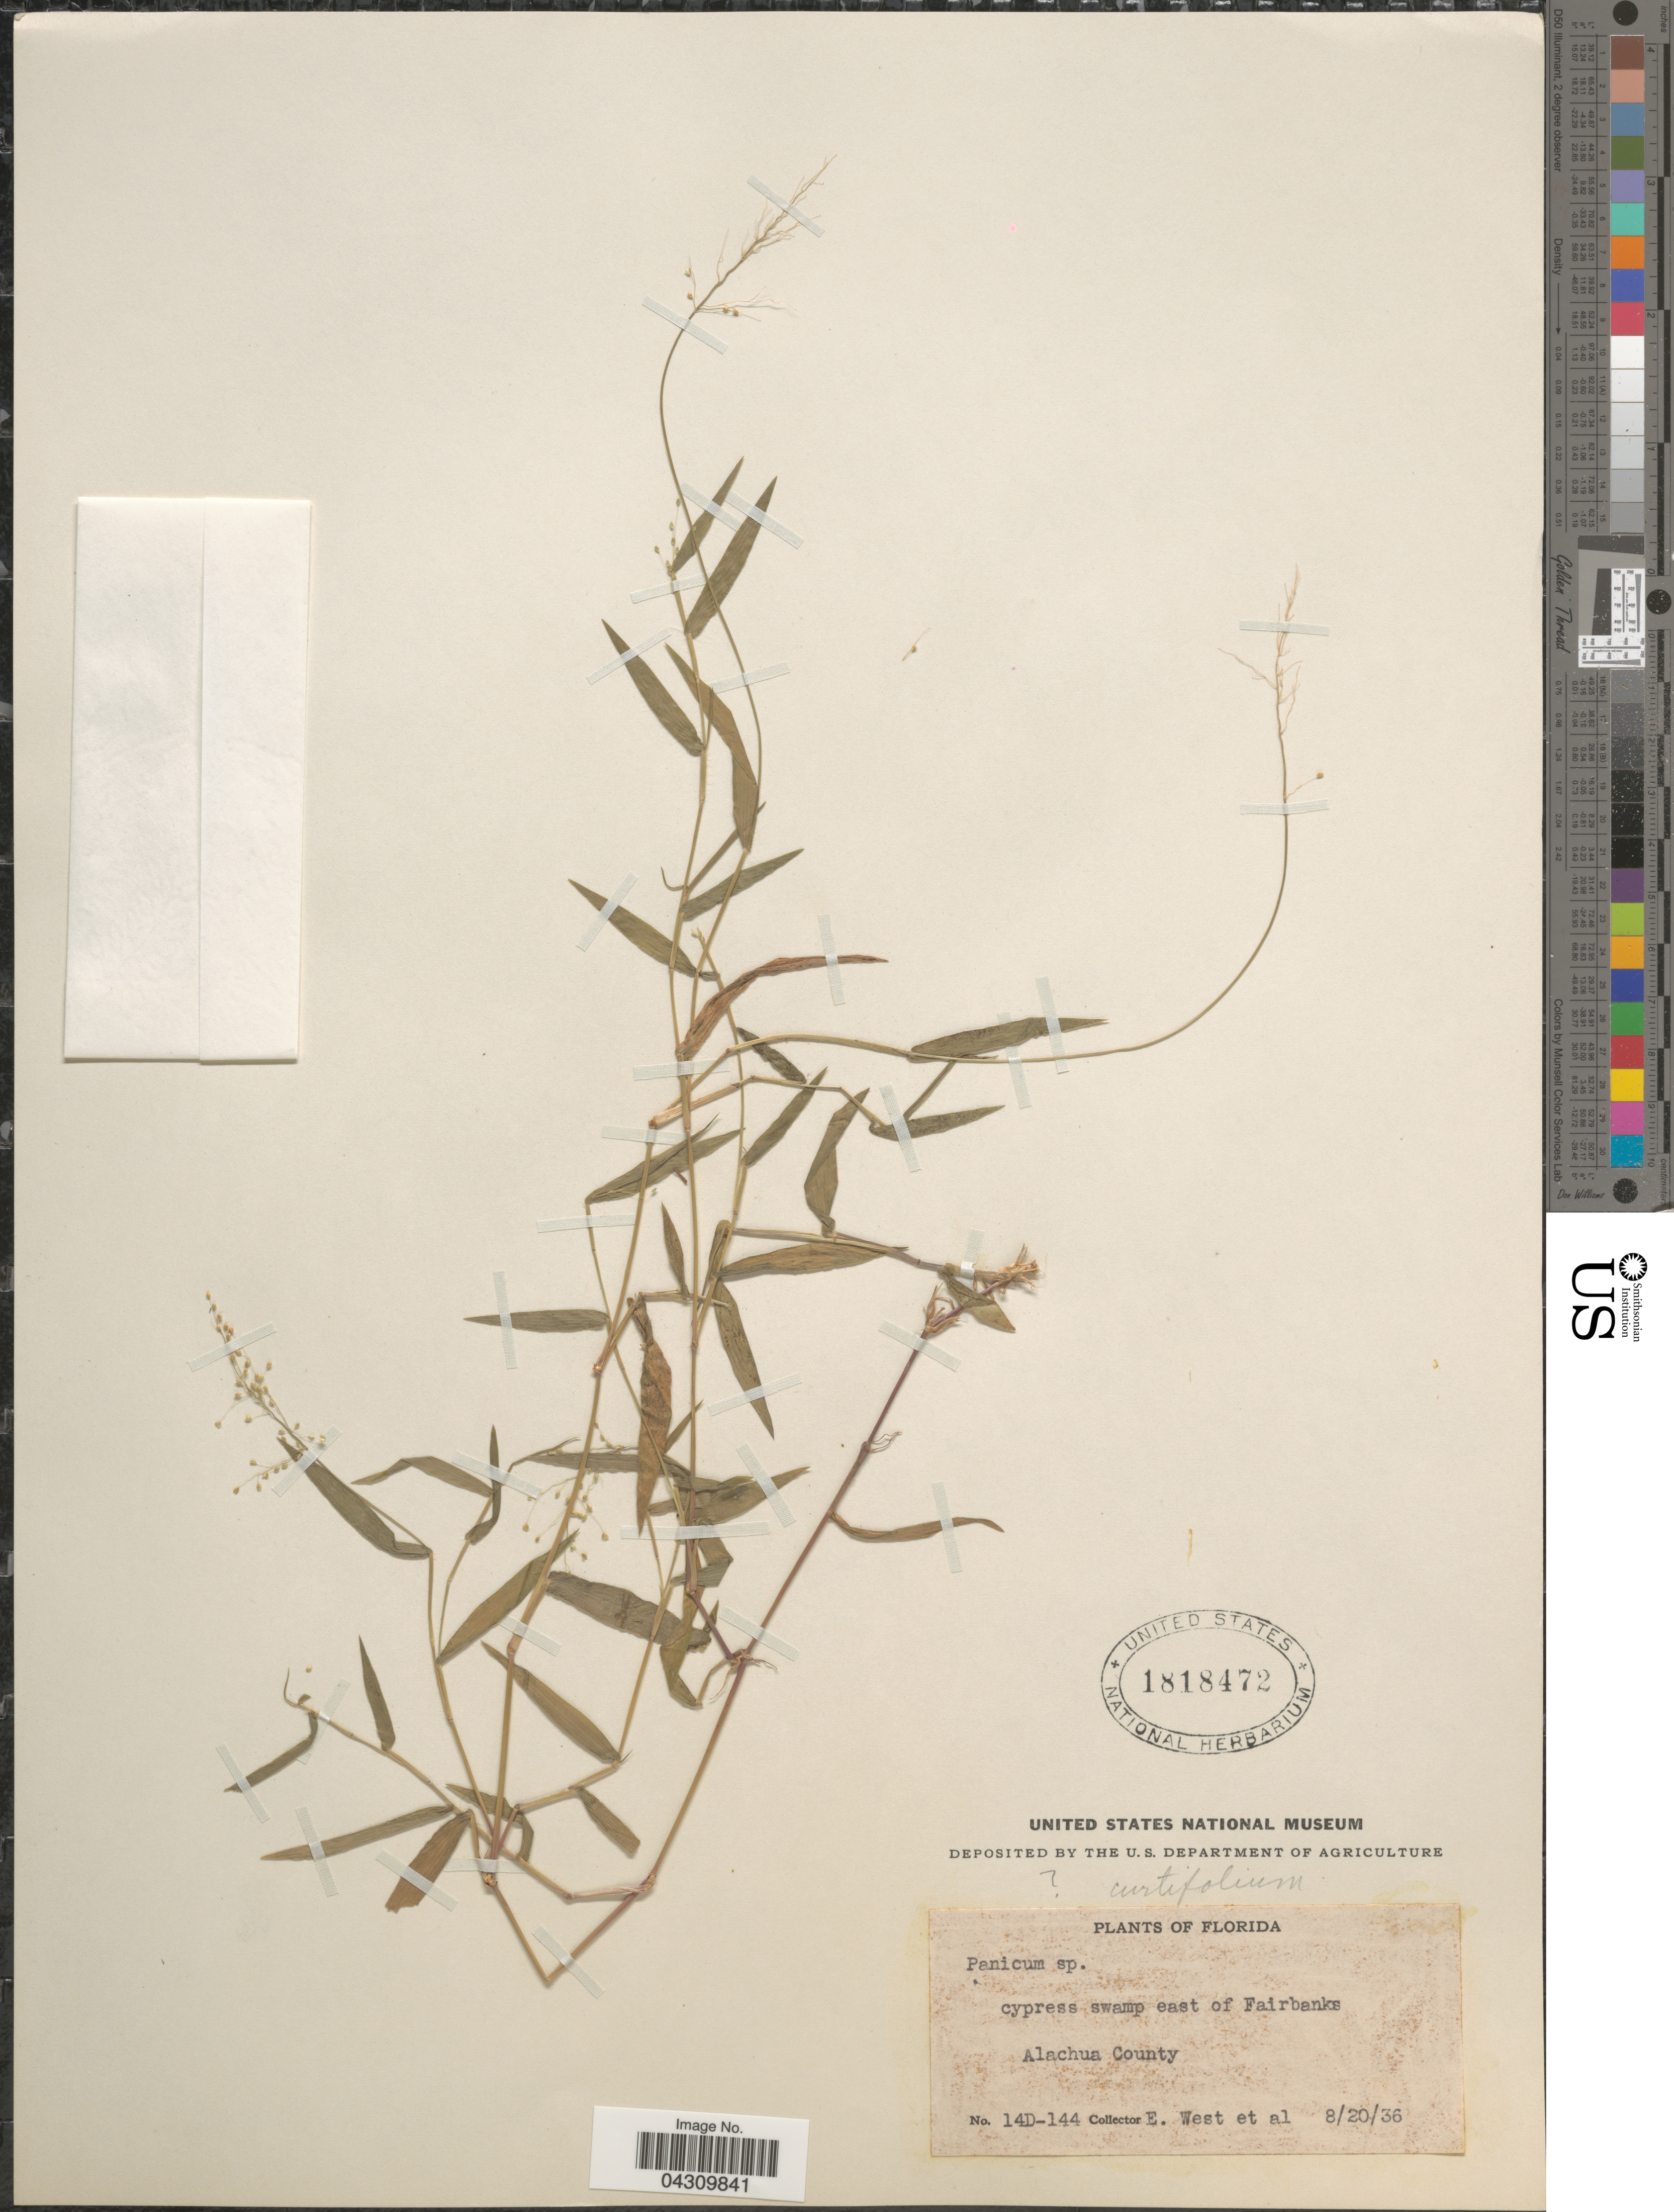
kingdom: Plantae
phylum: Tracheophyta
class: Liliopsida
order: Poales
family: Poaceae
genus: Dichanthelium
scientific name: Dichanthelium acuminatum var. acuminatum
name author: (Sw.) Gould & C.A. Clark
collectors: E. West & et al.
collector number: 14D-144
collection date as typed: Transcribed d/m/y: 20/8/36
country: United States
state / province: Florida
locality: Cypress swamp east of Fairbanks. Alachua County.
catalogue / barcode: US 1818472